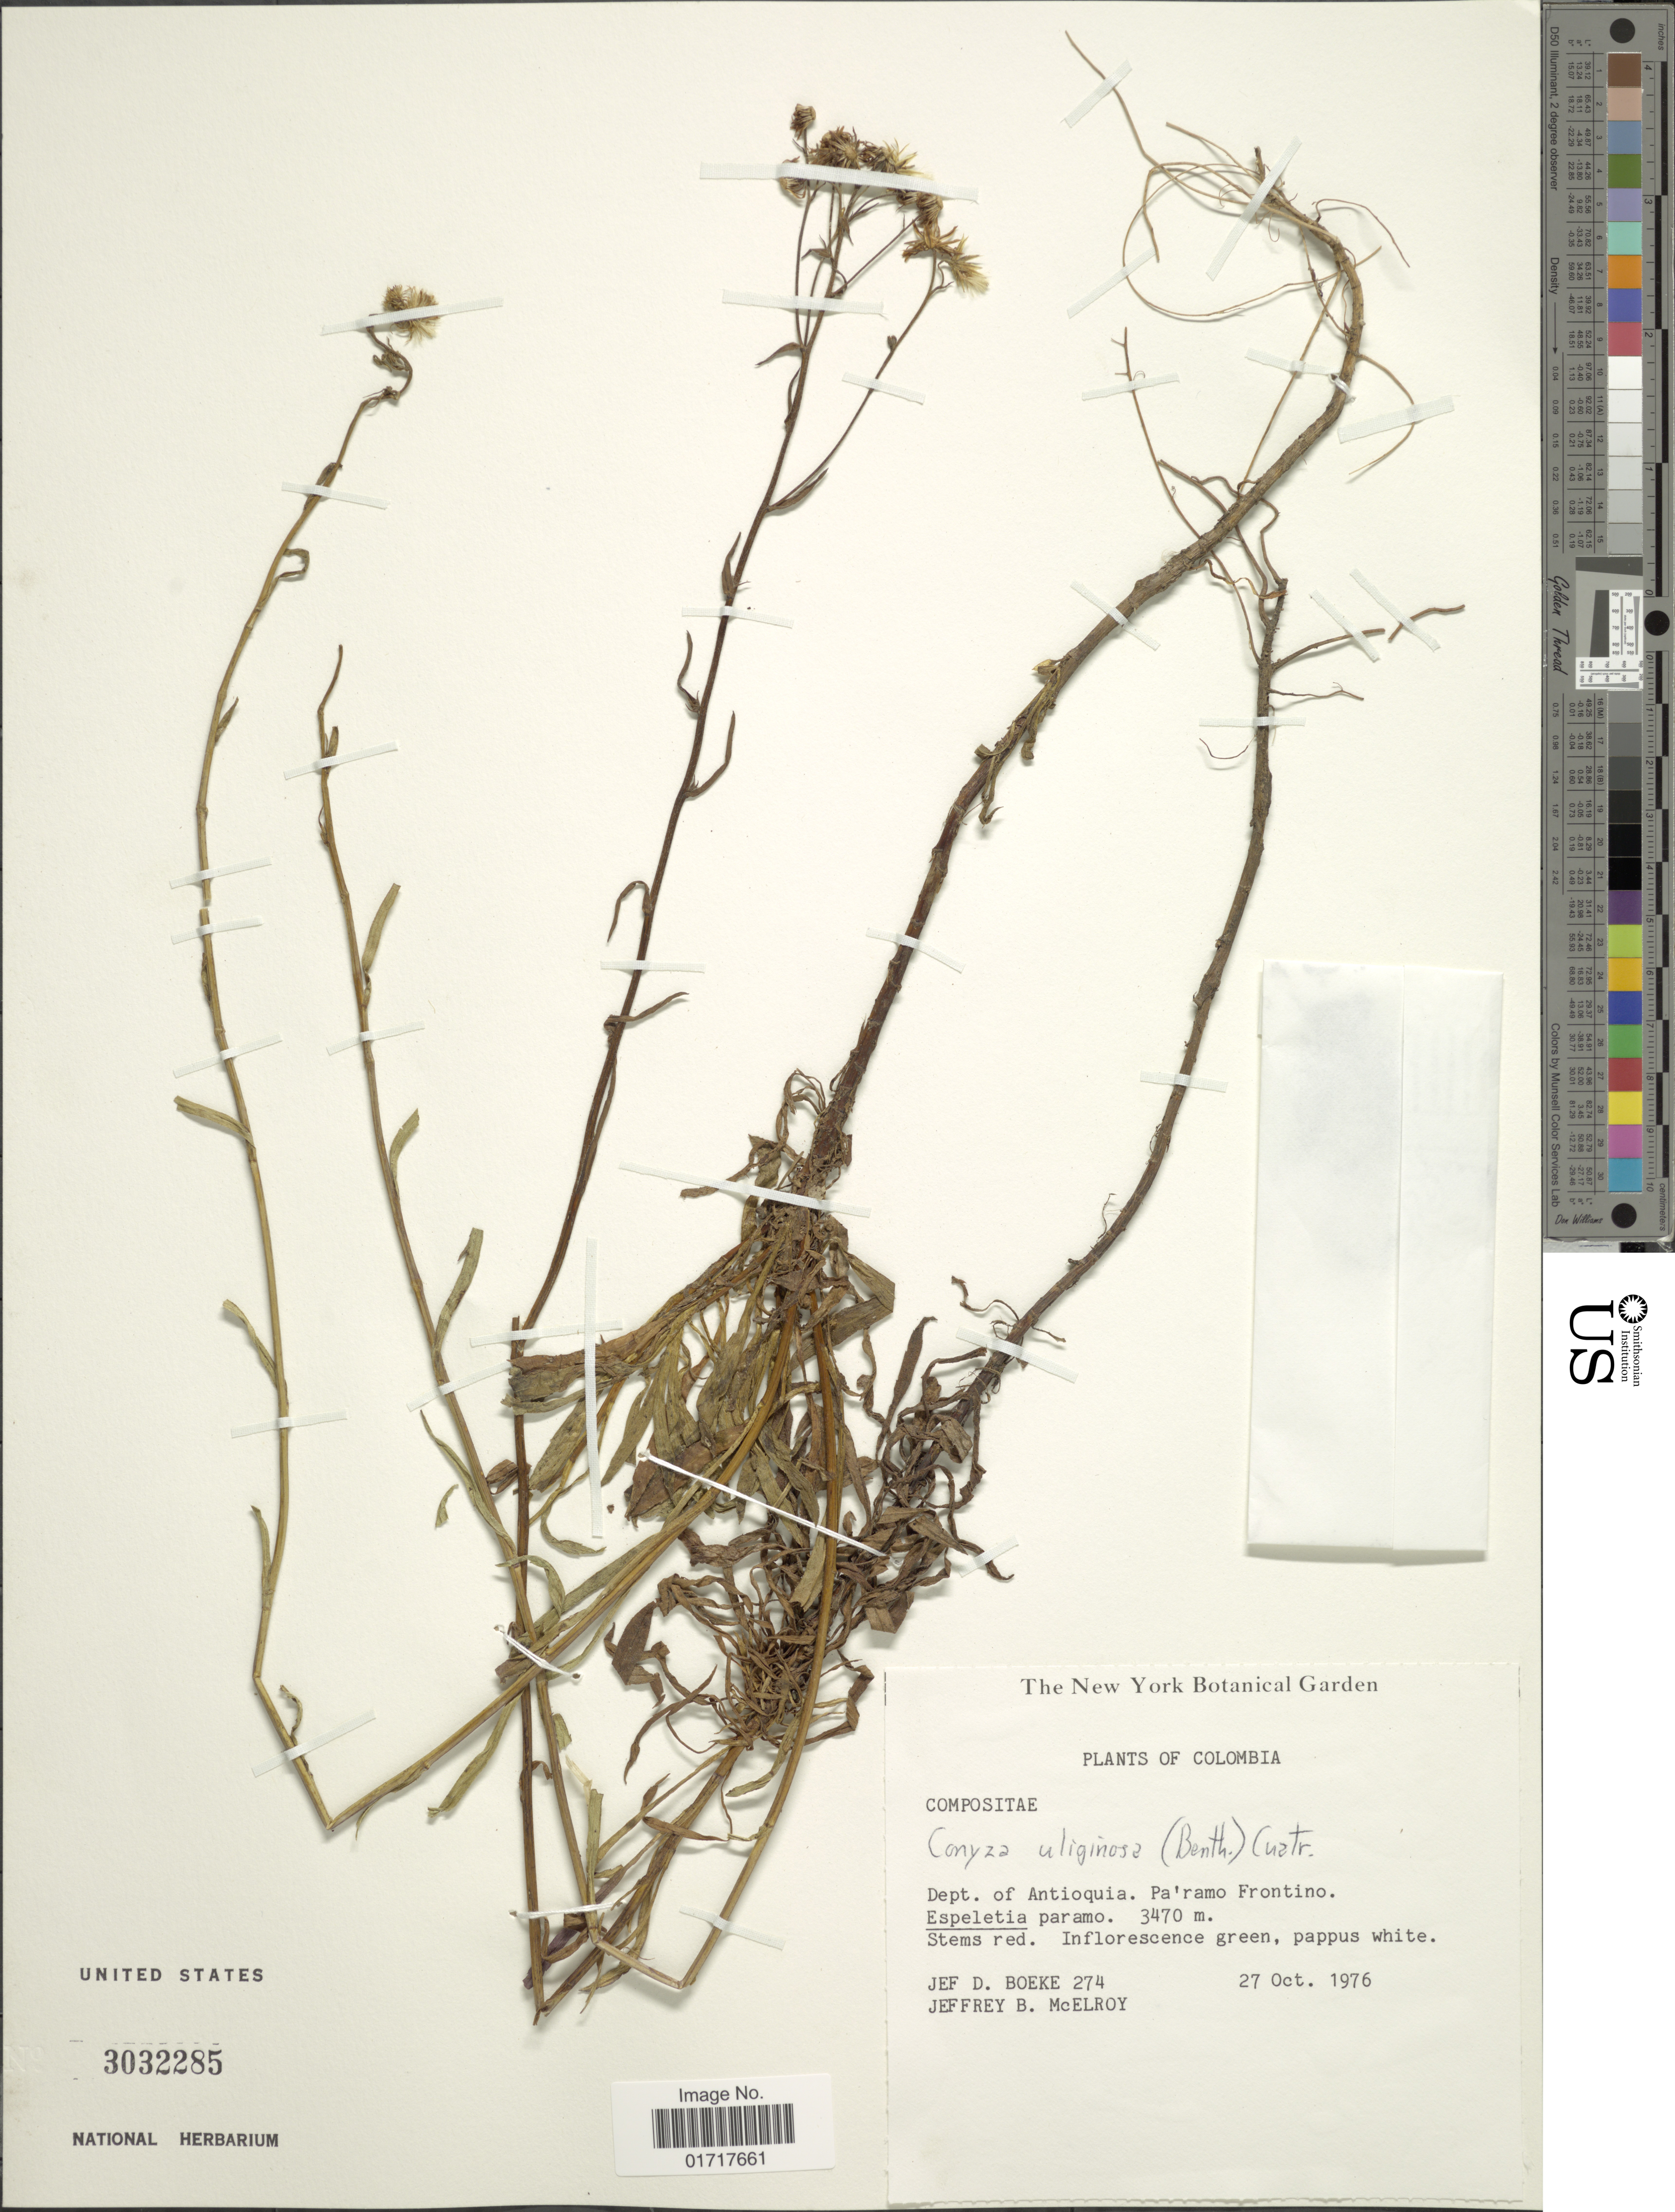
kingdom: Plantae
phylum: Tracheophyta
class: Magnoliopsida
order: Asterales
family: Asteraceae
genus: Conyza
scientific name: Conyza uliginosa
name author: (Benth.) Cuatrec.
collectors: J. D. Boeke & J. B. McElroy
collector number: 274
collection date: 1976-10-27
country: Colombia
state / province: Antioquia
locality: Dept. of Antioquia. Pa'ramo Frontino.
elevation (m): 3470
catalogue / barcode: US 3032285